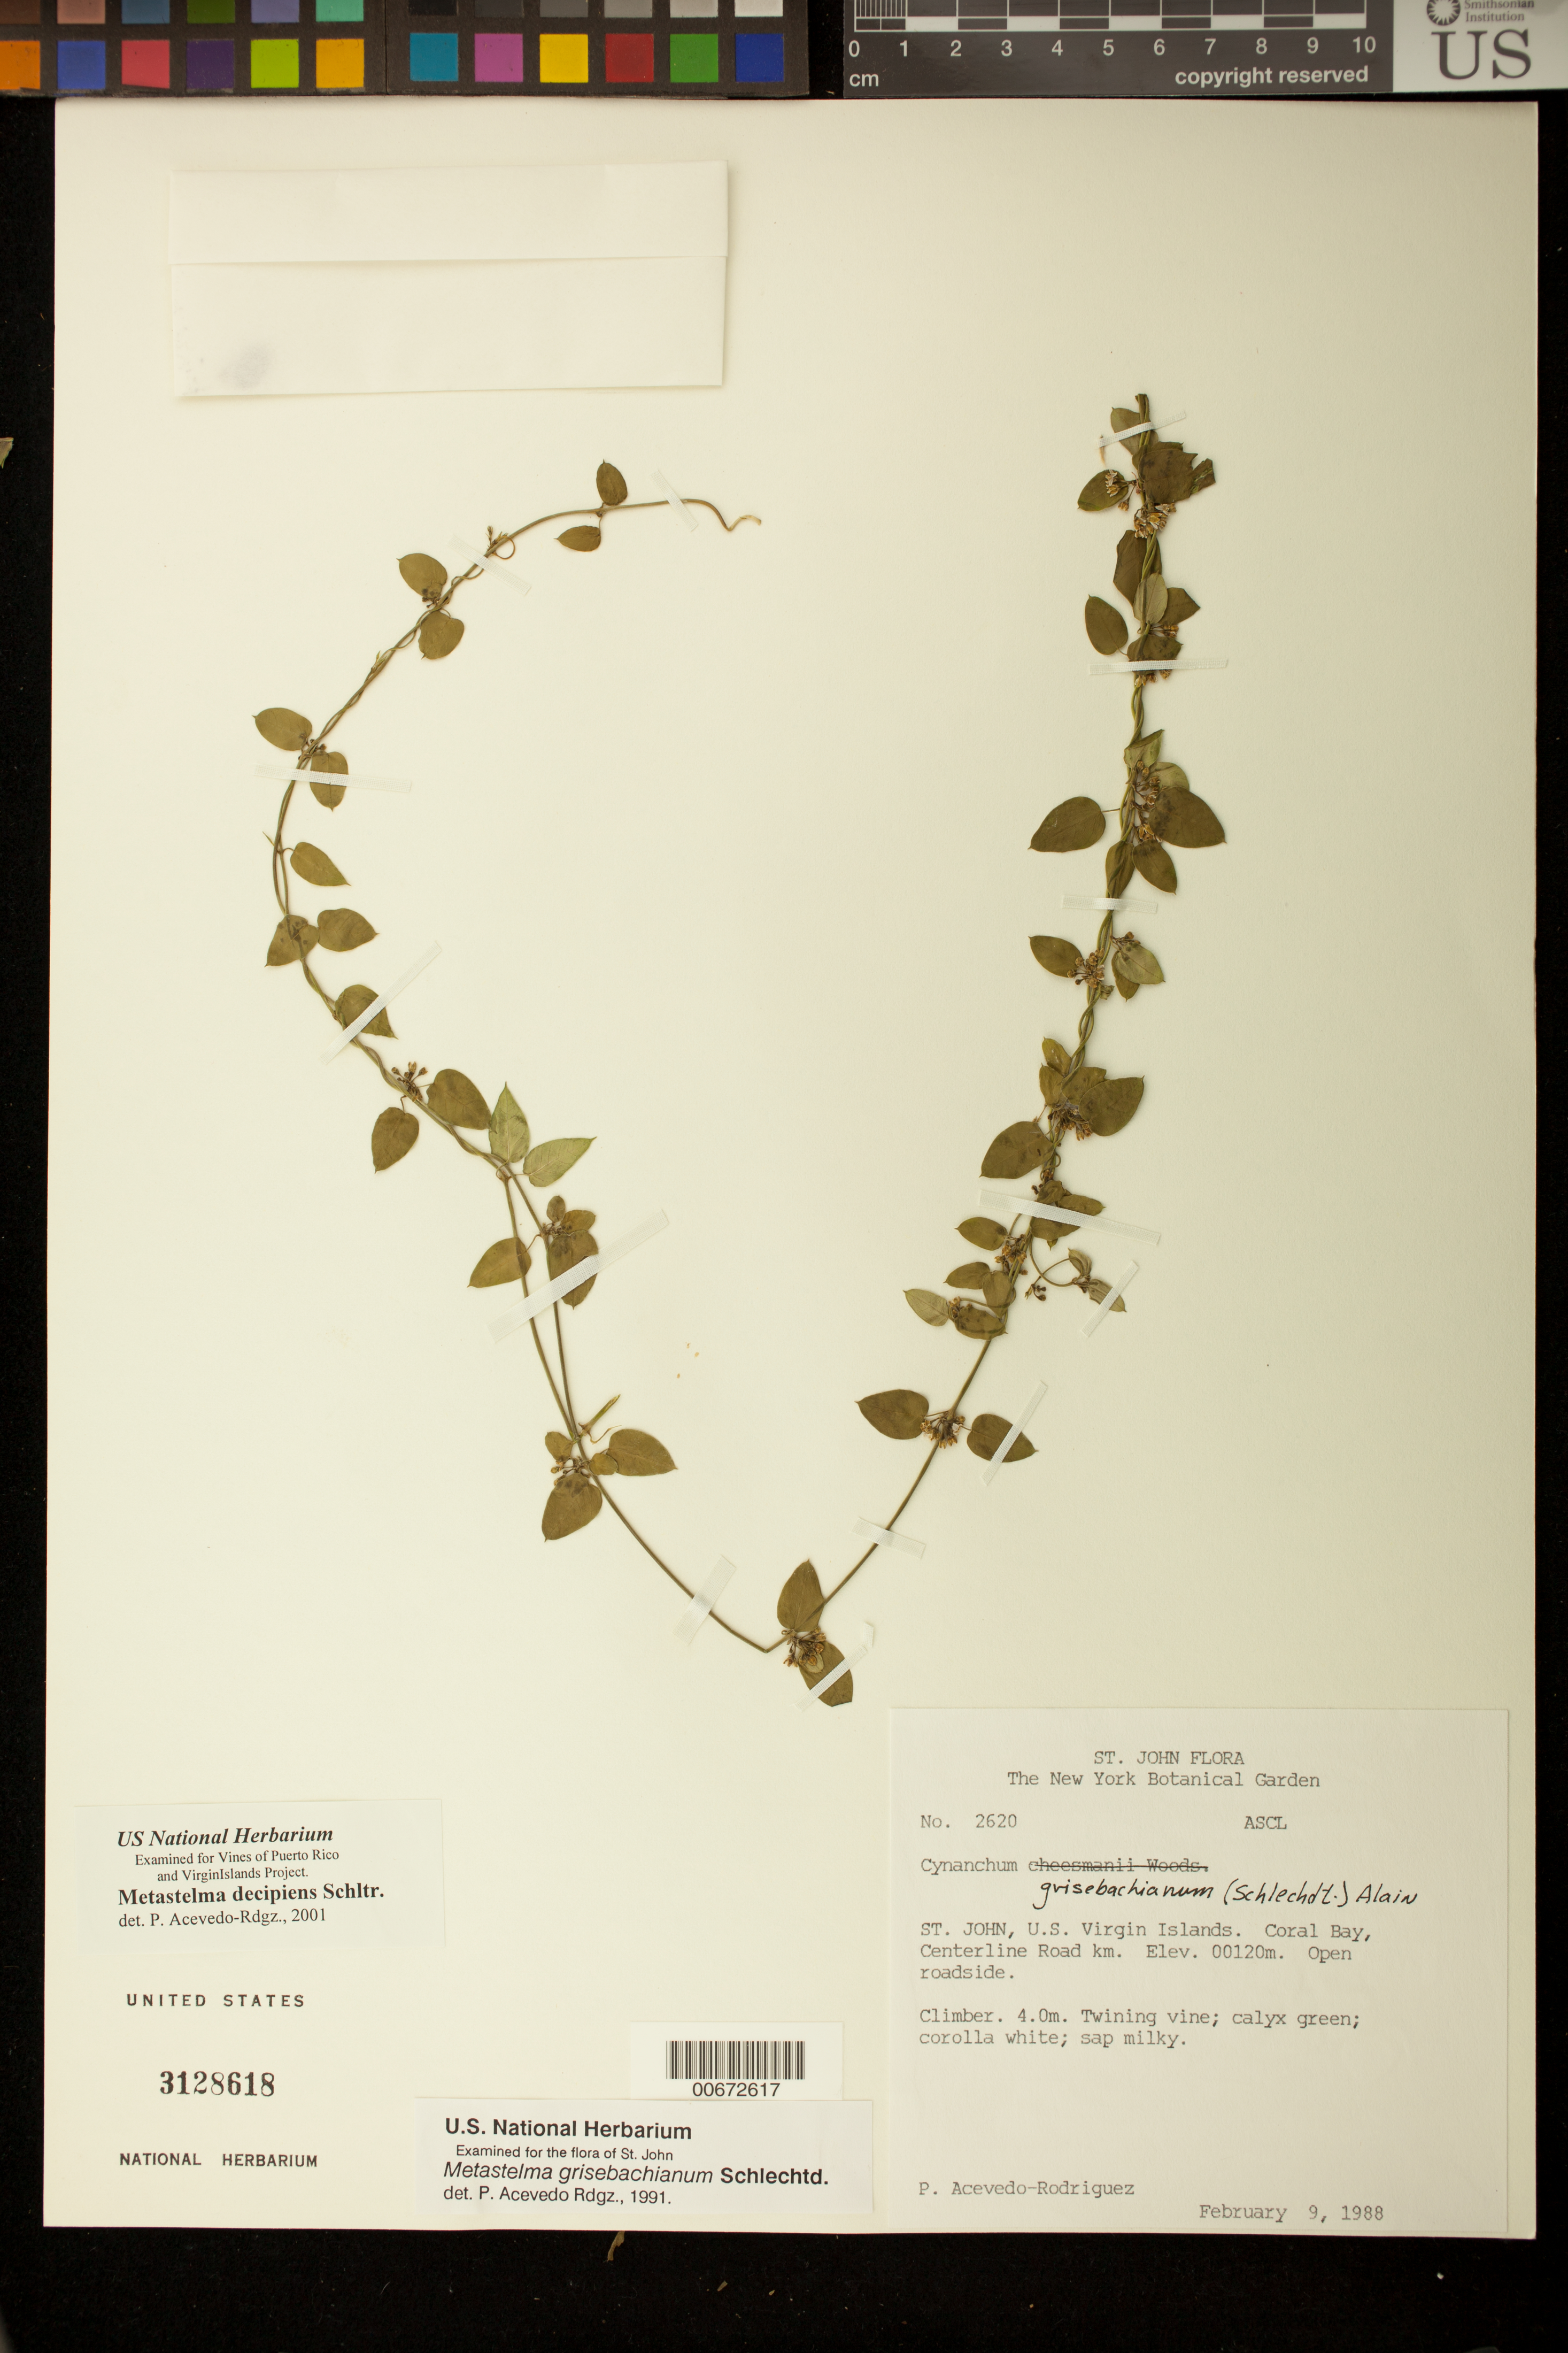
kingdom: Plantae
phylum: Tracheophyta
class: Magnoliopsida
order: Gentianales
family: Apocynaceae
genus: Metastelma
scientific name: Metastelma decipiens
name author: Schltr.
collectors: P. Acevedo-Rodr.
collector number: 2620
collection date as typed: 09 Feb 1988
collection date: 1988-02-09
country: U.S. Virgin Islands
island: St. John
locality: Centerline Road km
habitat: Open roadside.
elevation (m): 120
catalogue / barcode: US 3128618